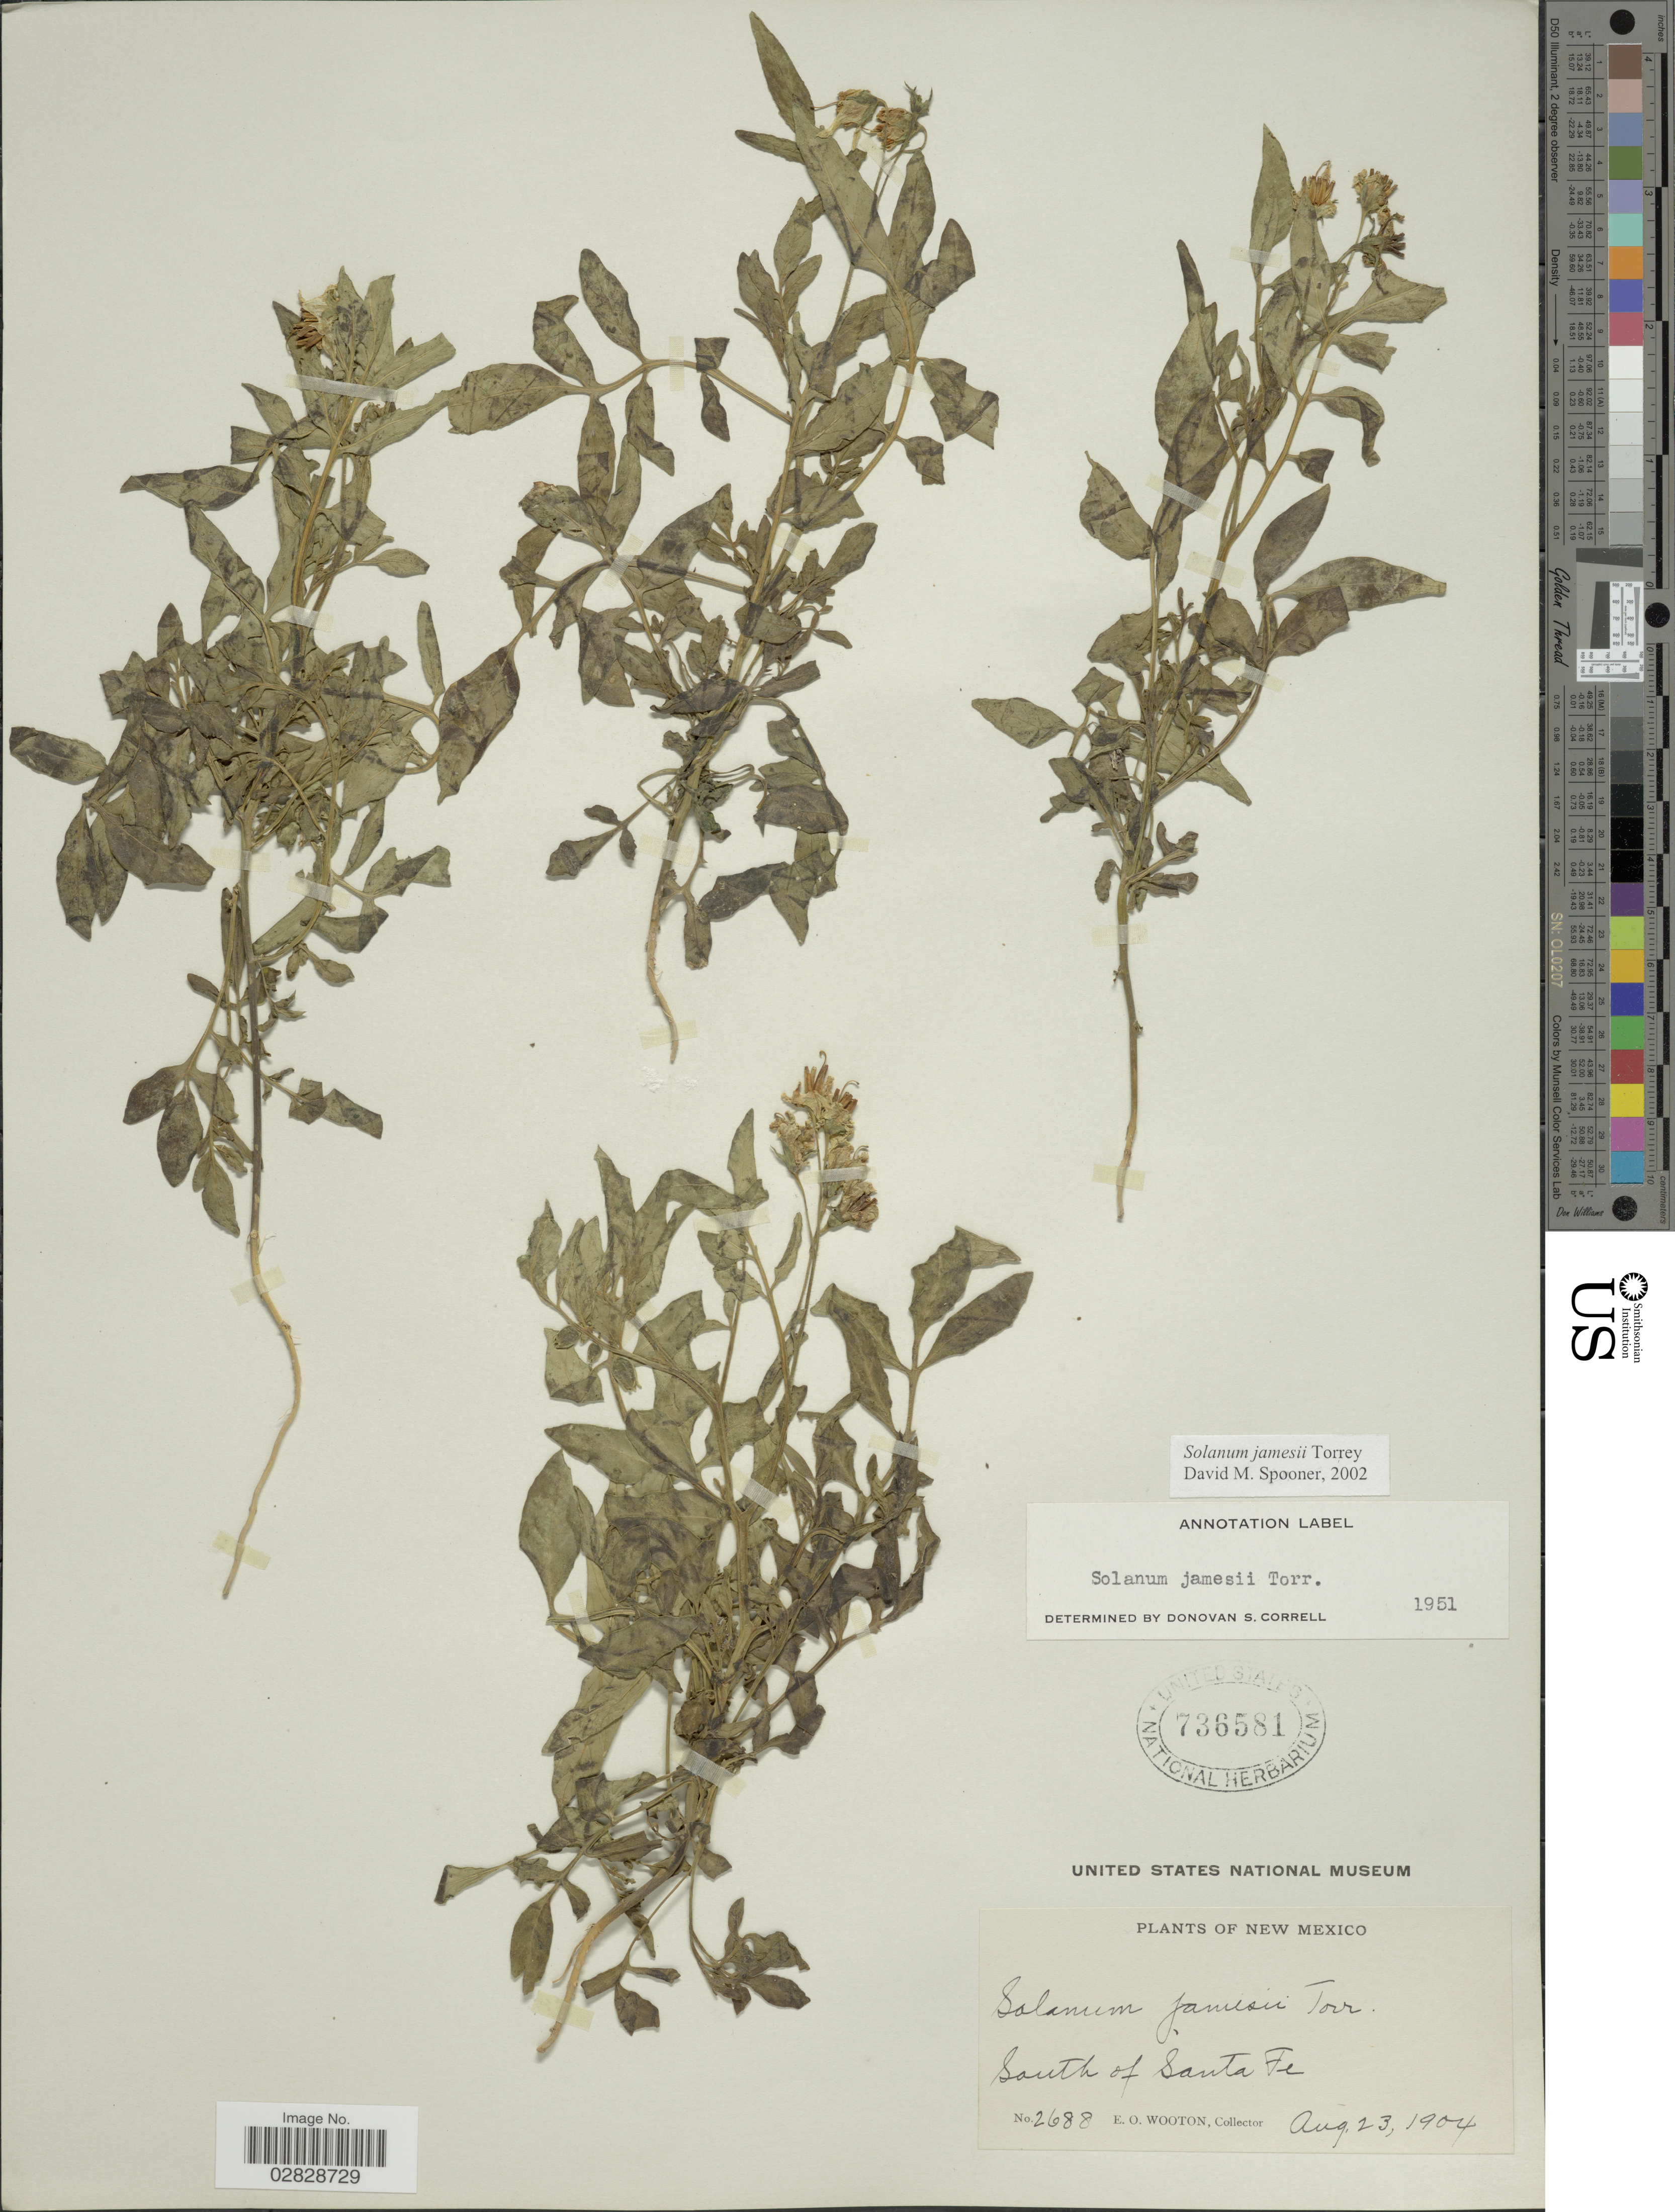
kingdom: Plantae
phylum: Tracheophyta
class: Magnoliopsida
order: Solanales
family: Solanaceae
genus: Solanum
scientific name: Solanum jamesii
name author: Torr.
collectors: E. O. Wooton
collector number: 2688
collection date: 1904-08-23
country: United States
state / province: New Mexico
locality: South of Santa Fe.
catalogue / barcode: US 736581